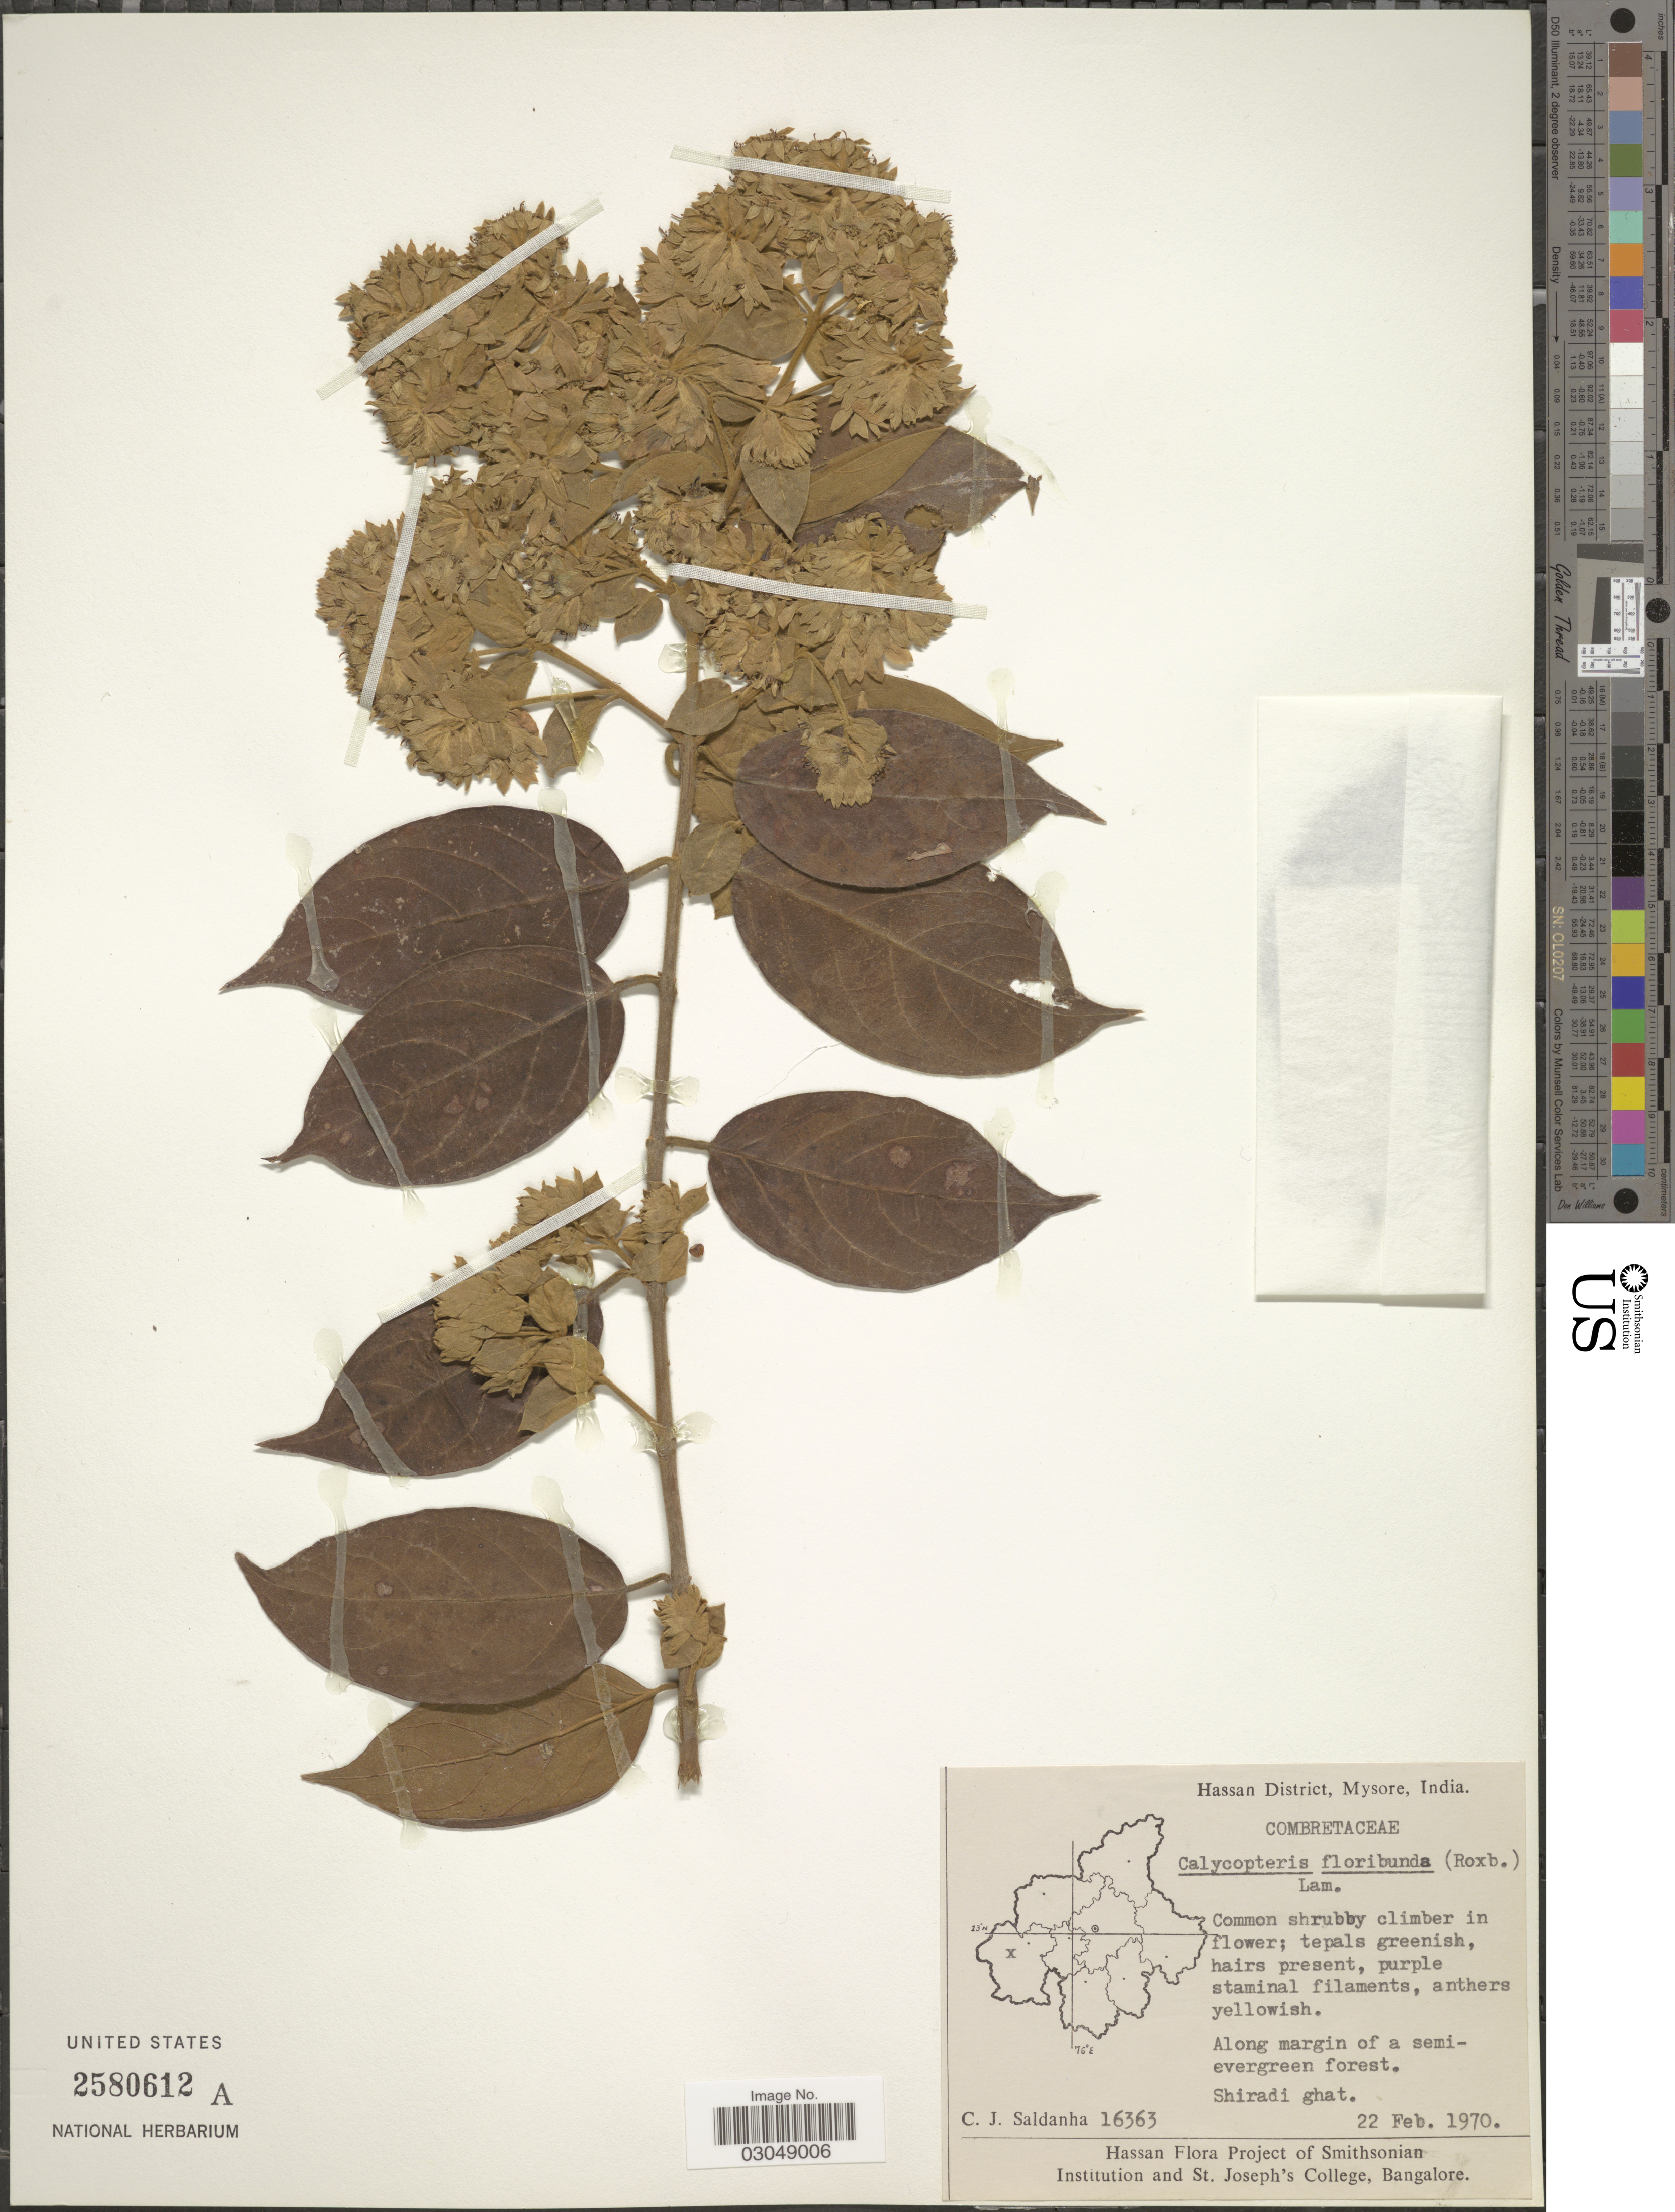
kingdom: Plantae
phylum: Tracheophyta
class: Magnoliopsida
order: Myrtales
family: Combretaceae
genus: Getonia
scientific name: Getonia floribunda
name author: Roxb.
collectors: C. J. Saldanha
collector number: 16363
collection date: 1970-02-22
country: India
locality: Hassan District, Mysore. Shiradi ghat.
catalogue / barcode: US 2580612A